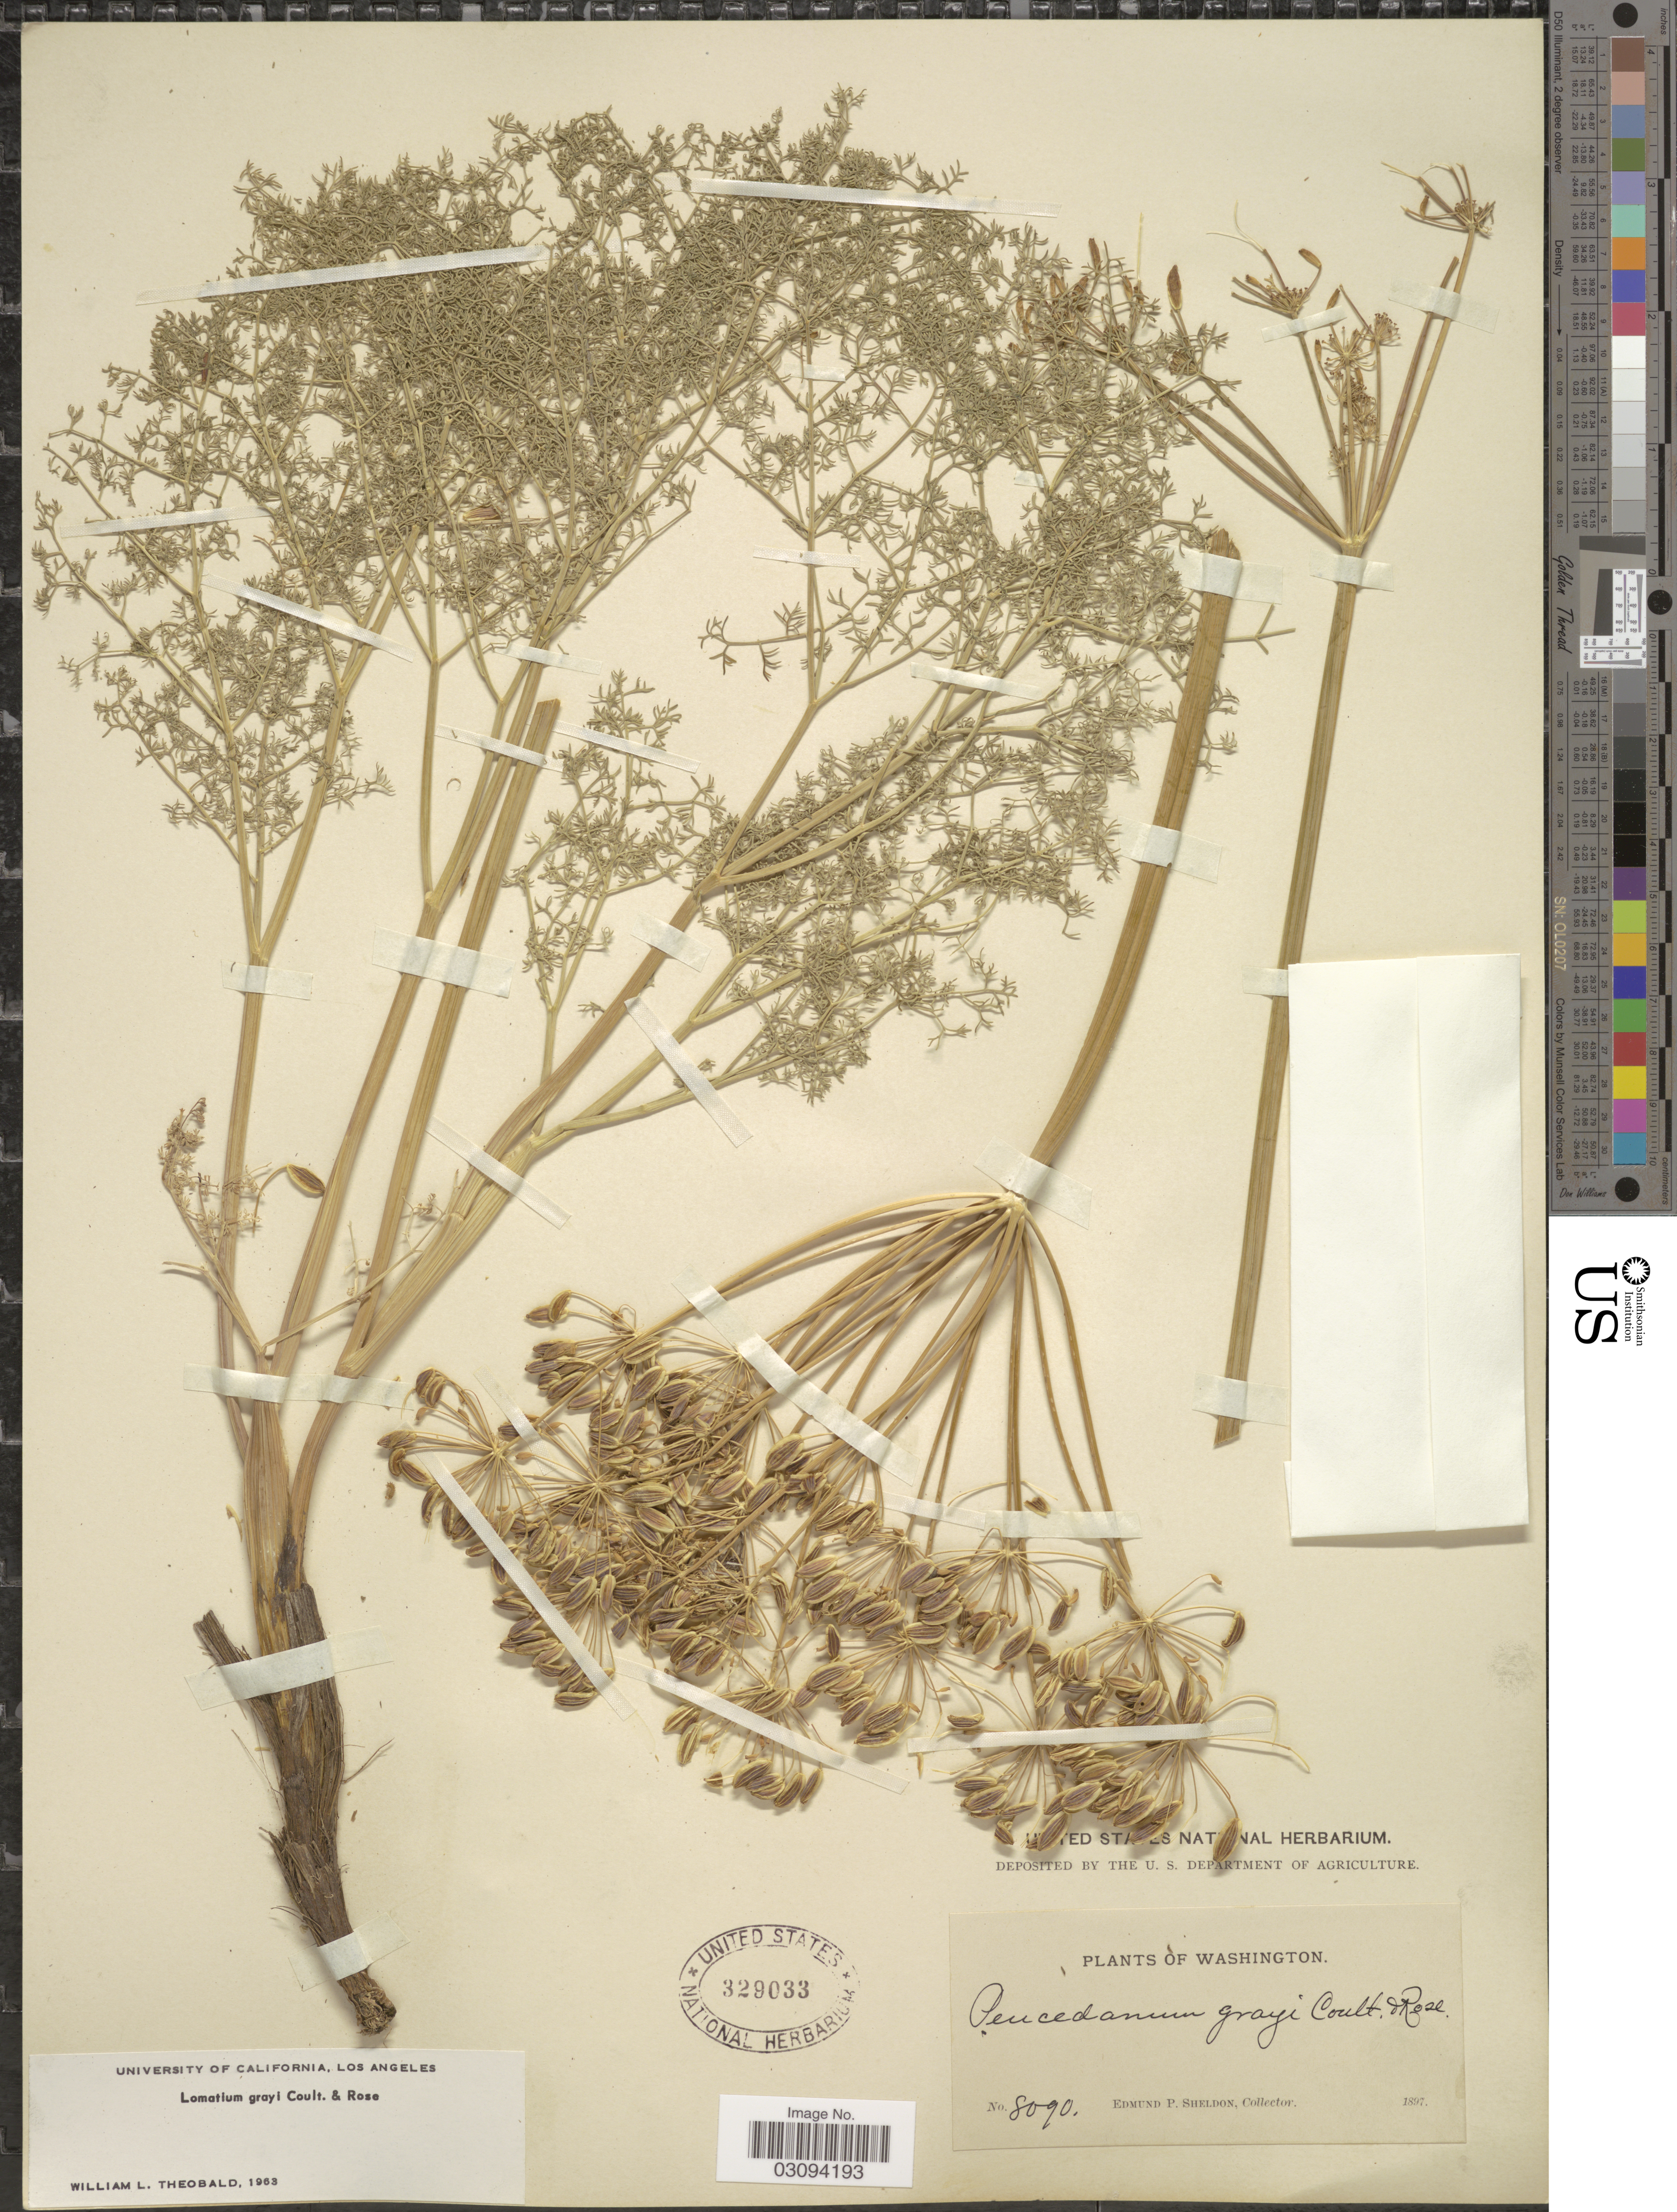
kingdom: Plantae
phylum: Tracheophyta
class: Magnoliopsida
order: Apiales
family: Apiaceae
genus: Lomatium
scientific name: Lomatium grayi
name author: (J.M. Coult. & Rose) J.M. Coult. & Rose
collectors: E. P. Sheldon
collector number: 8090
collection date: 1897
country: United States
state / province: Washington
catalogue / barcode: US 329033